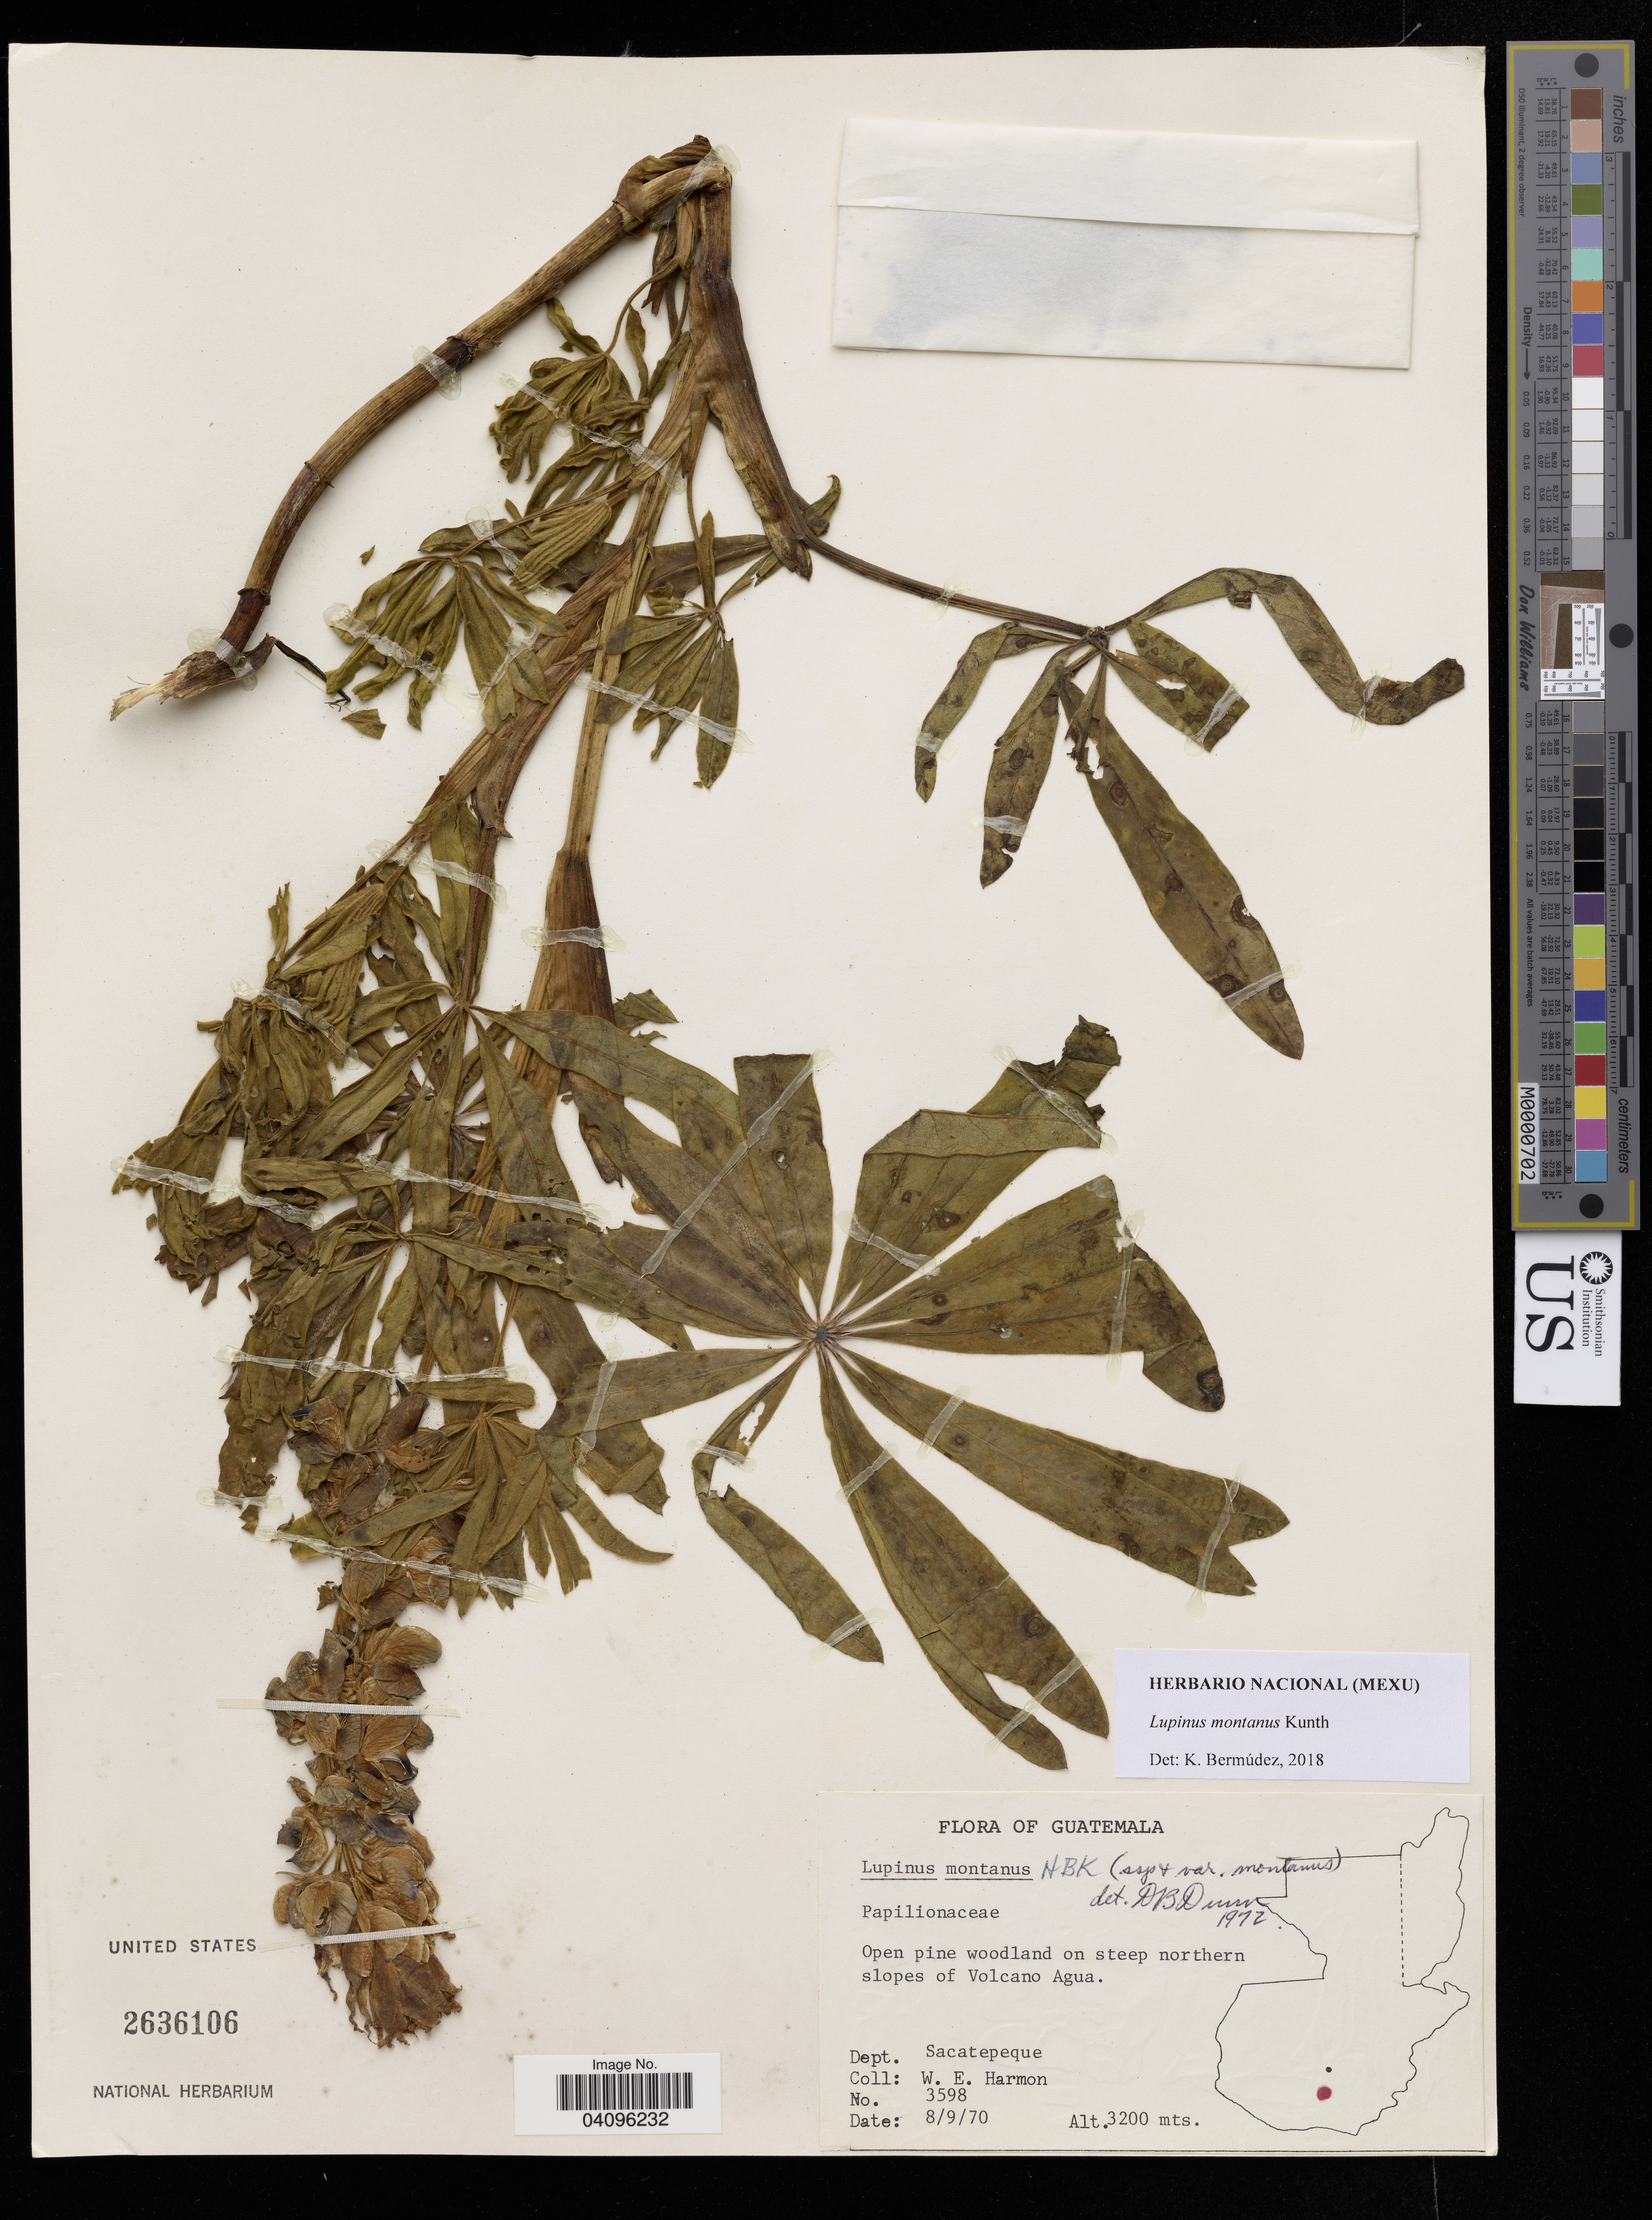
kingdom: Plantae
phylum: Tracheophyta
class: Magnoliopsida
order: Fabales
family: Fabaceae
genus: Lupinus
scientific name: Lupinus montanus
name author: Kunth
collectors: W. E. Harmon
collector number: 3598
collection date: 1970-09-08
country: Guatemala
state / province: Sacatepequez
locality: Open pine woodland on steep northern slopes of Volcano Agua.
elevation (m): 3200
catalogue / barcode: US 2636106